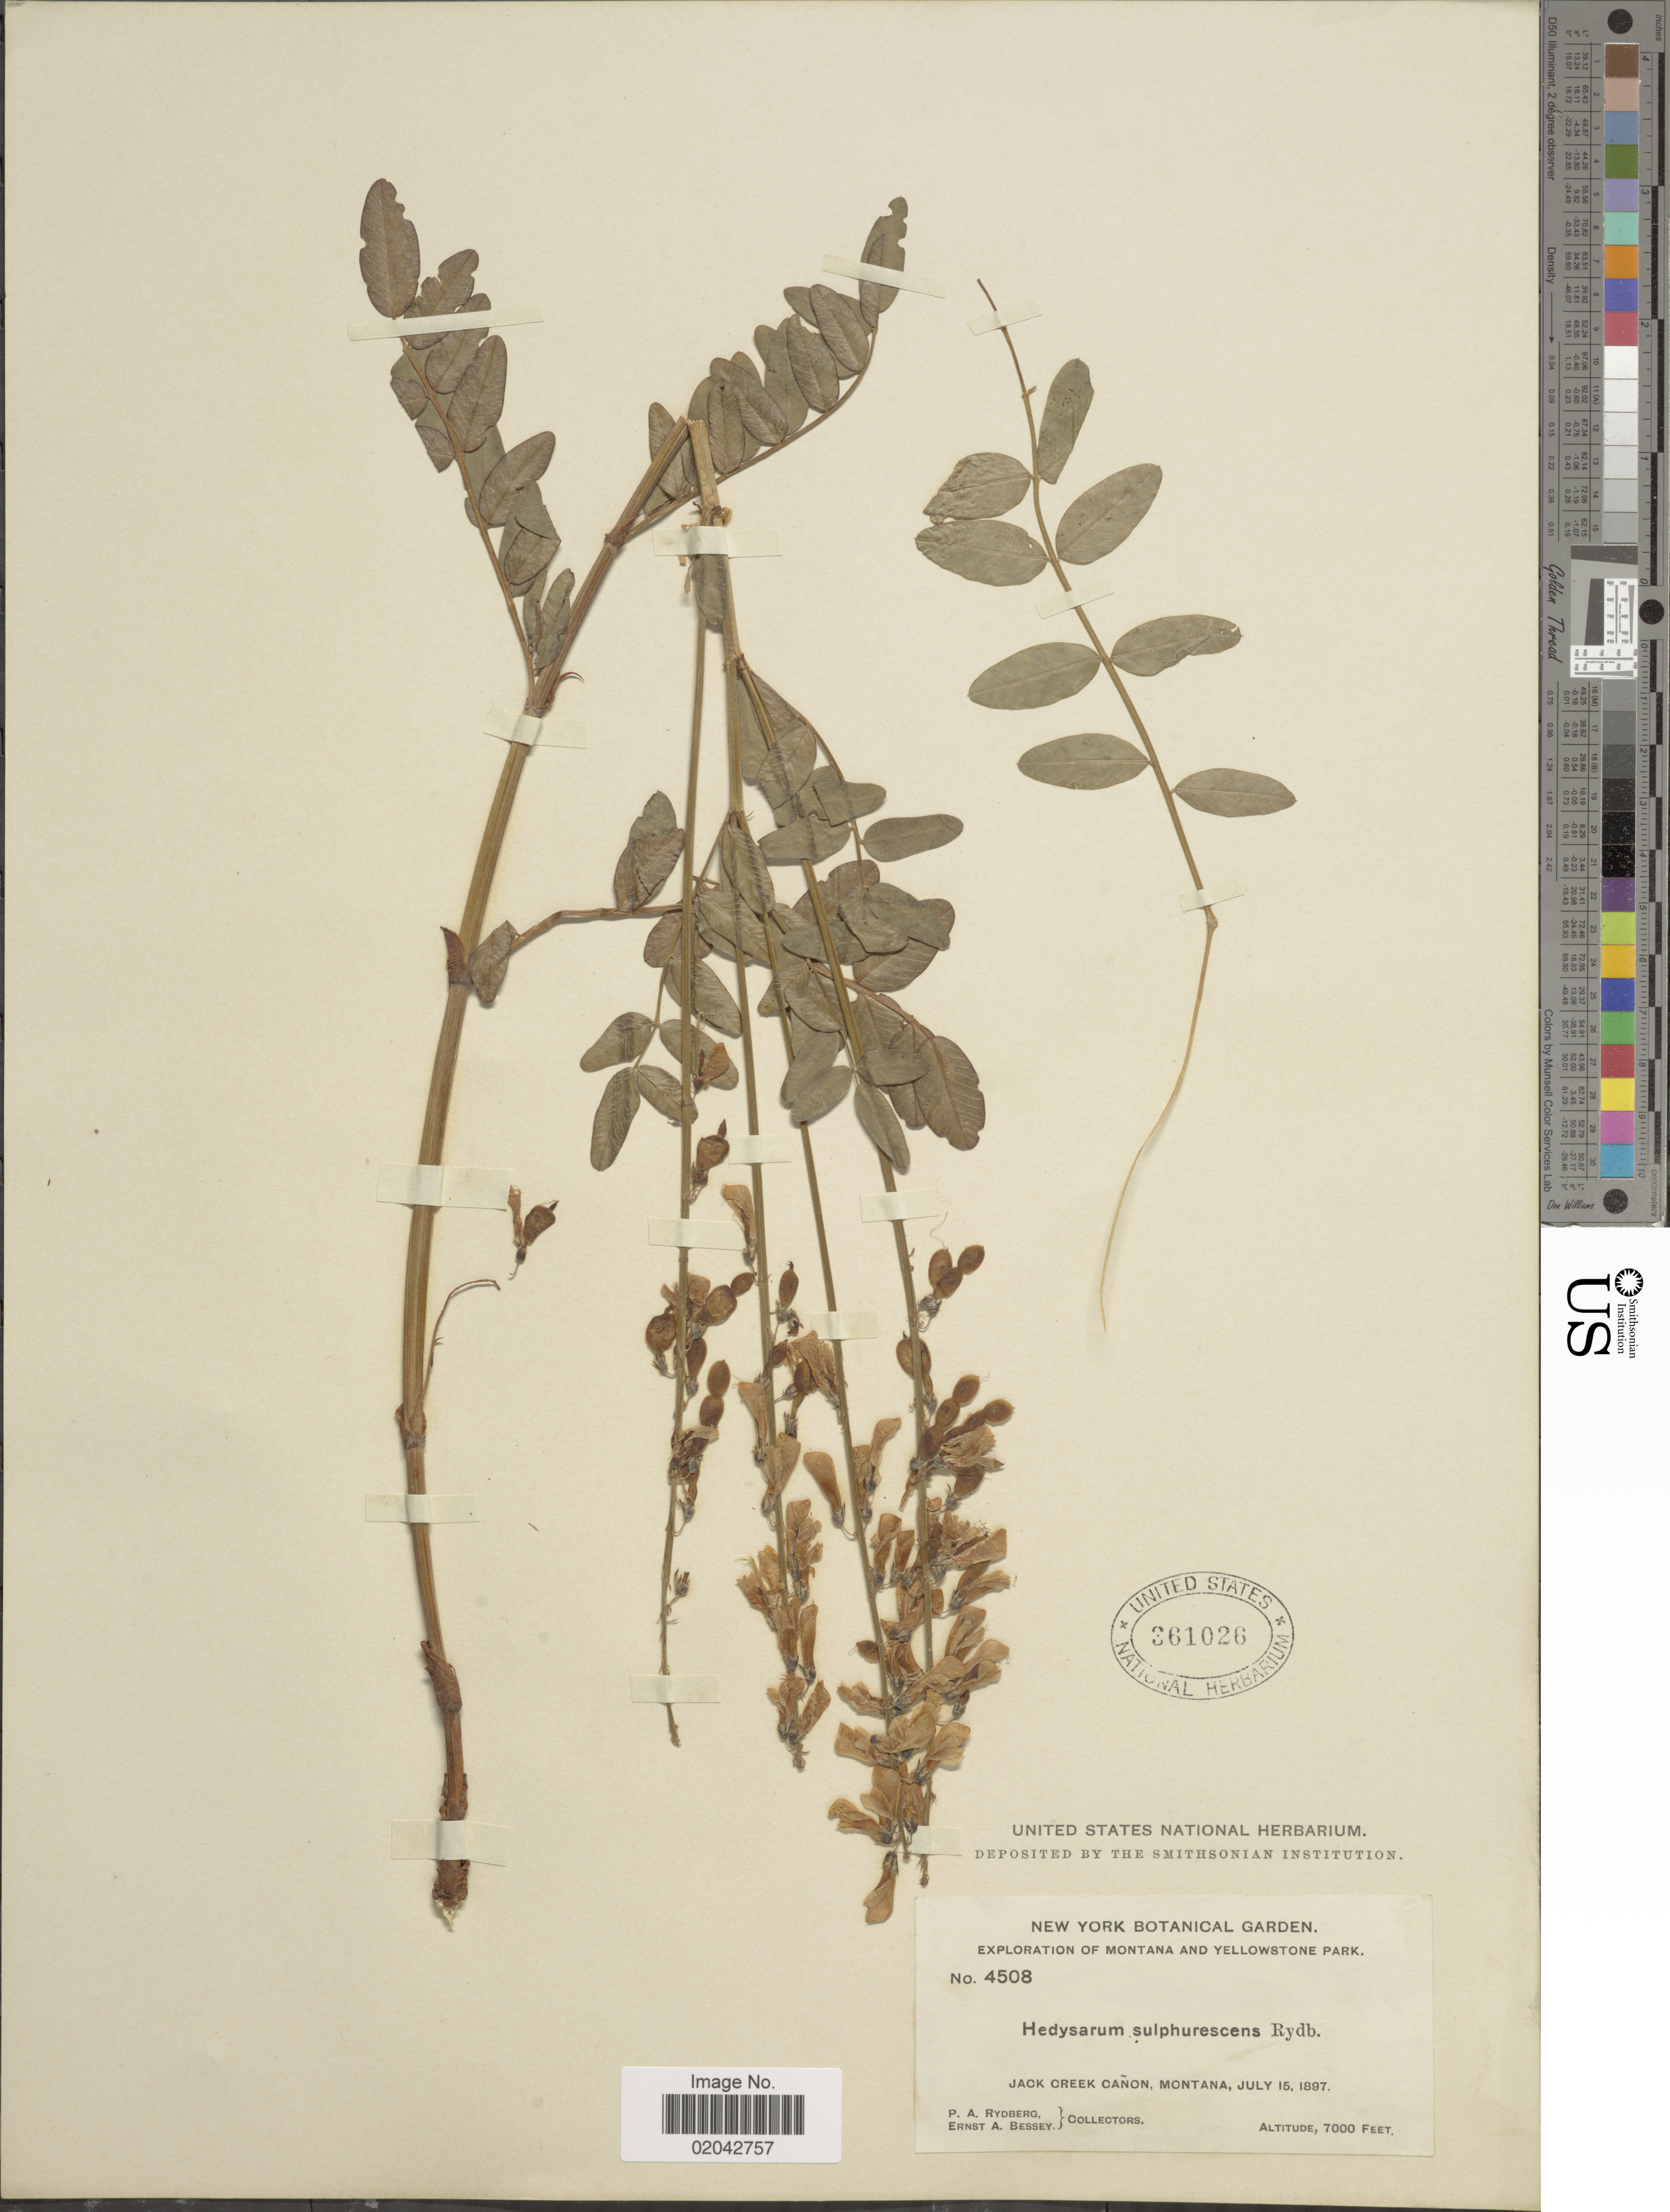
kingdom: Plantae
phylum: Tracheophyta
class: Magnoliopsida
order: Fabales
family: Fabaceae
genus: Hedysarum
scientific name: Hedysarum sulphurescens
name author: Rydb.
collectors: P. A. Rydberg & E. A. Bessey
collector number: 4508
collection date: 1897-08-15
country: United States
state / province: Montana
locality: Montana and Yellowstone Park, Jack Creek Canon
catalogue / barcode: US 361026